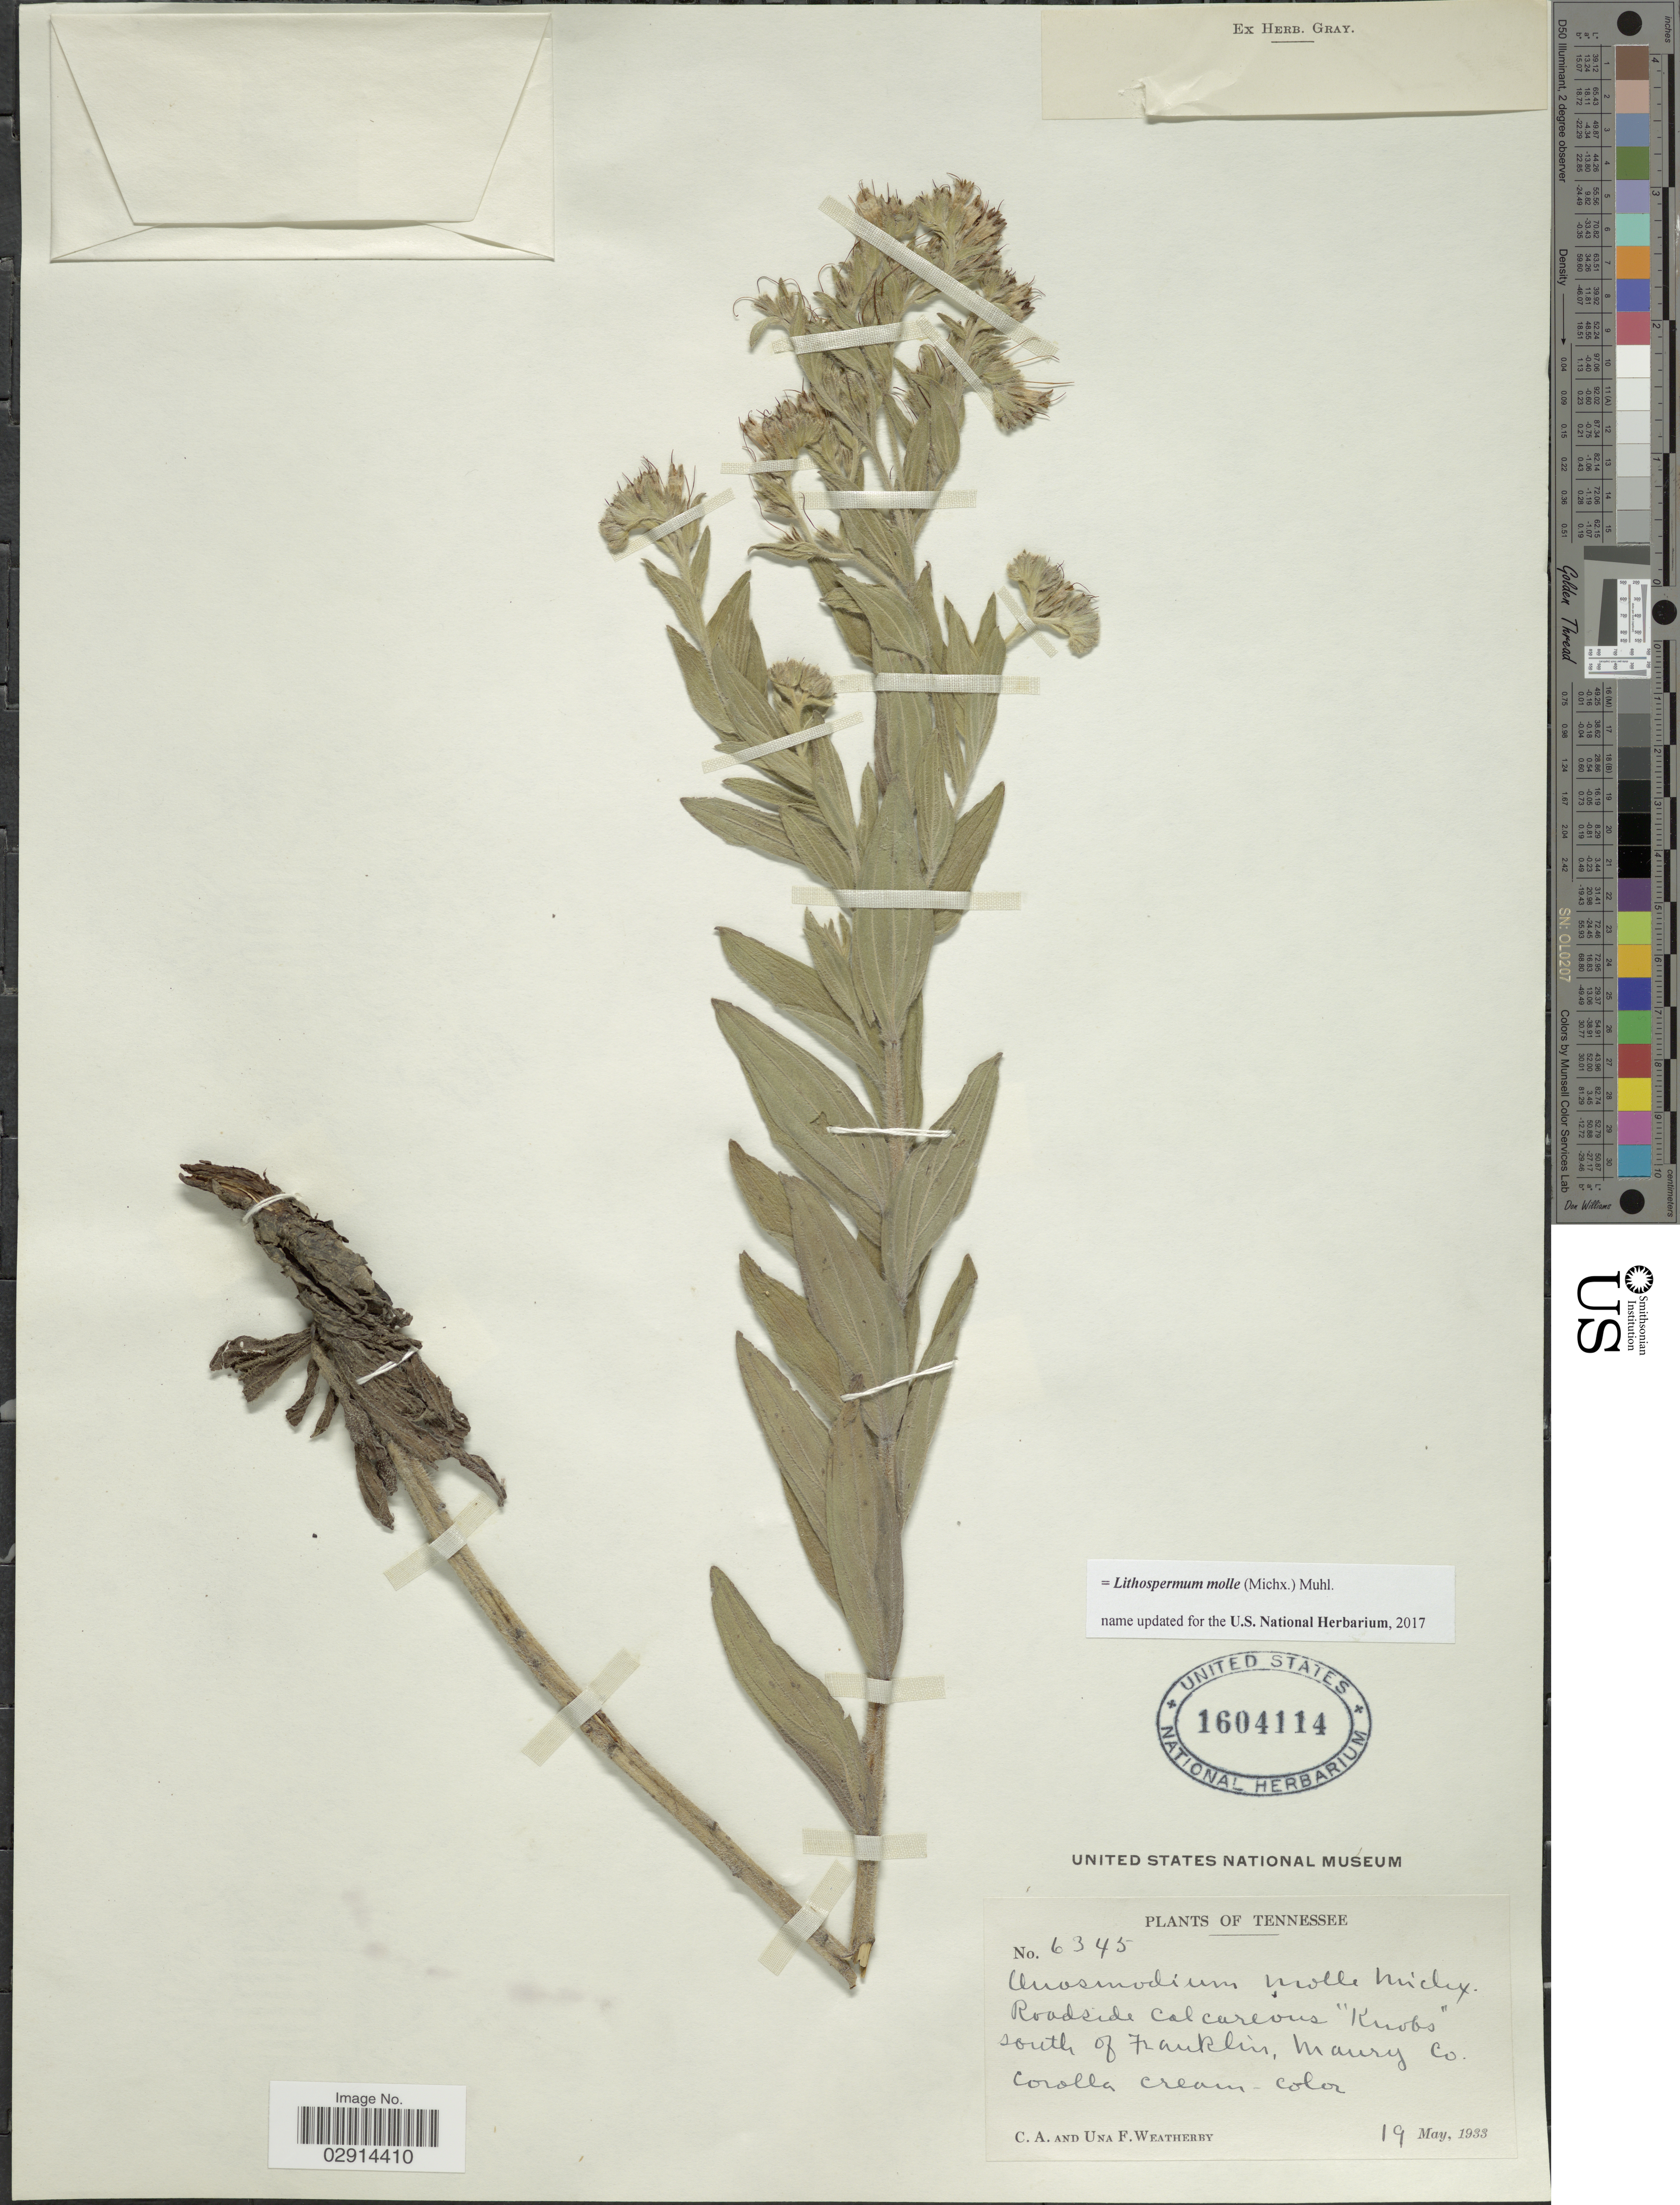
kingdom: Plantae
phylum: Tracheophyta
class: Magnoliopsida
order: Boraginales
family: Boraginaceae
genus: Lithospermum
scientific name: Lithospermum molle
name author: Muhl.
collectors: C. A. Weatherby & U. Weatherby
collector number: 6345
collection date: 1933-05-19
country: United States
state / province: Tennessee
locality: Roadside calcareous "Knobs" south of Franklin, Maury Co.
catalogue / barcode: US 1604114